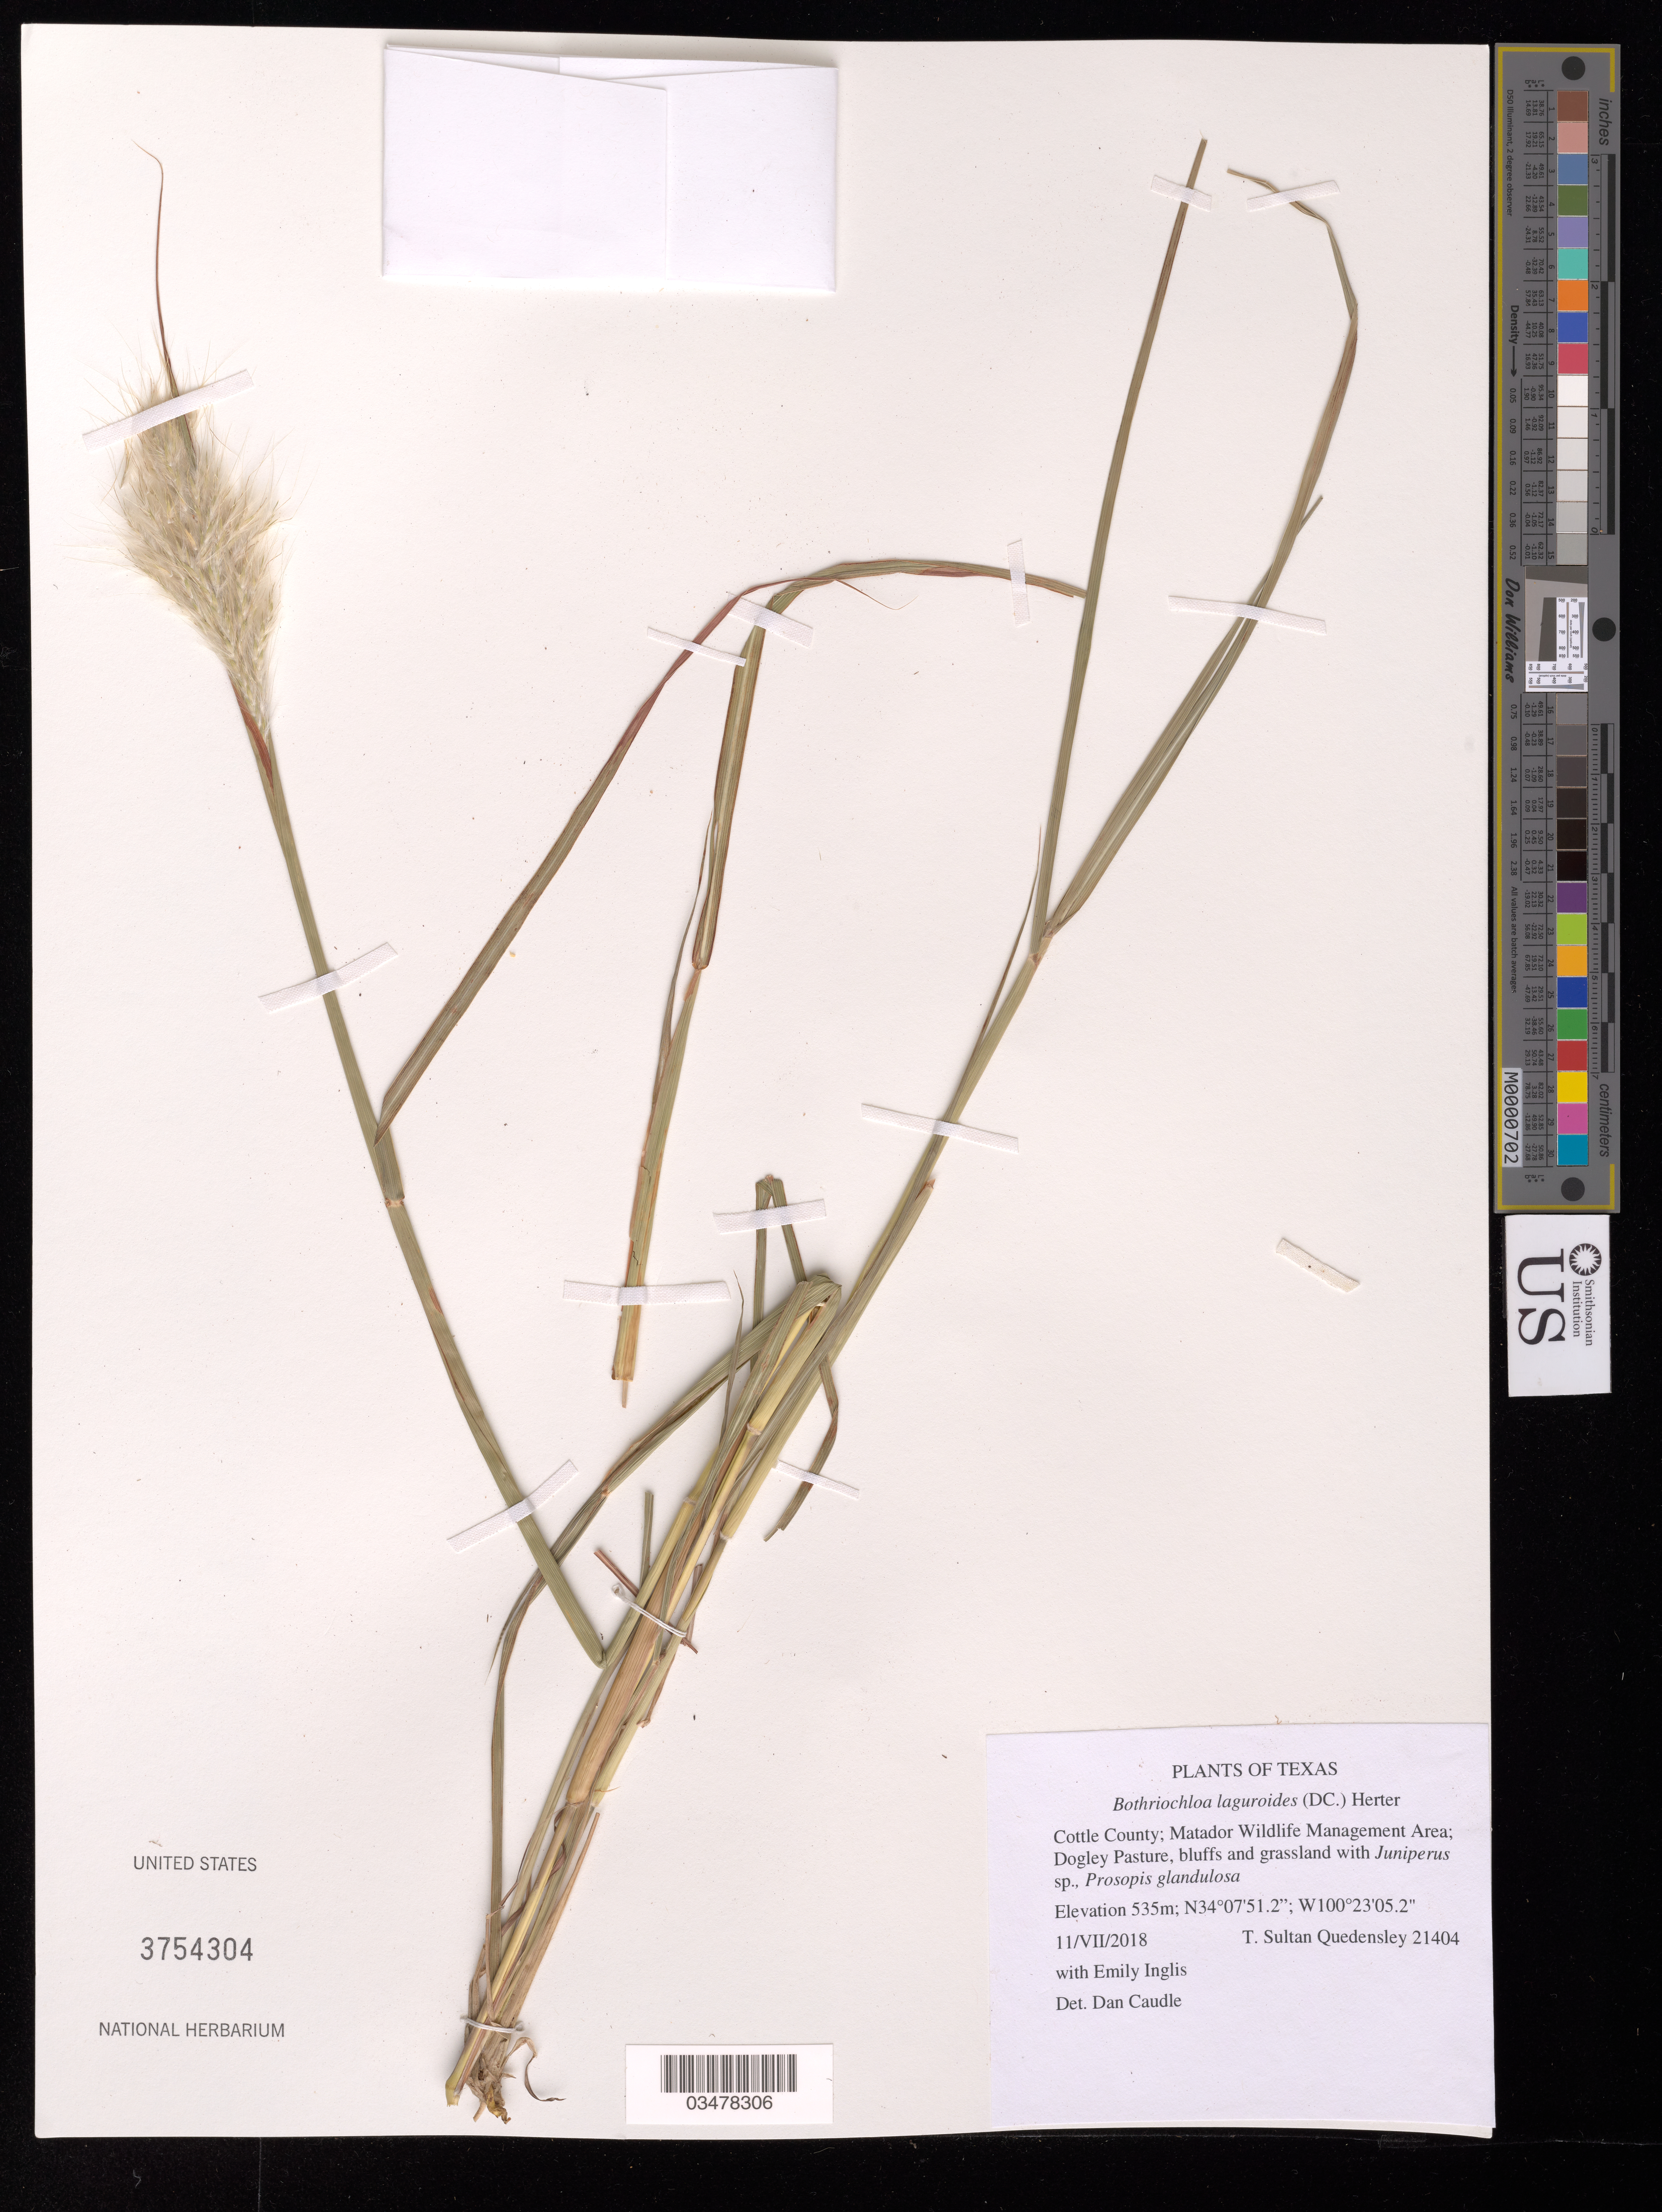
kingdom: Plantae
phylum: Tracheophyta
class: Liliopsida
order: Poales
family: Poaceae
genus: Bothriochloa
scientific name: Bothriochloa laguroides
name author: (DC.) Herter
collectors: T. S. Quedensley & E. Inglis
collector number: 21404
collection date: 2018-07-11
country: United States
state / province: Texas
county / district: Cottle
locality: Matador Wildlife Management Area. Dogley Pasture.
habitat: Bluffs and grassland with Juniperus sp., Prosopis glandulosa.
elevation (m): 535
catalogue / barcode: US 3754304